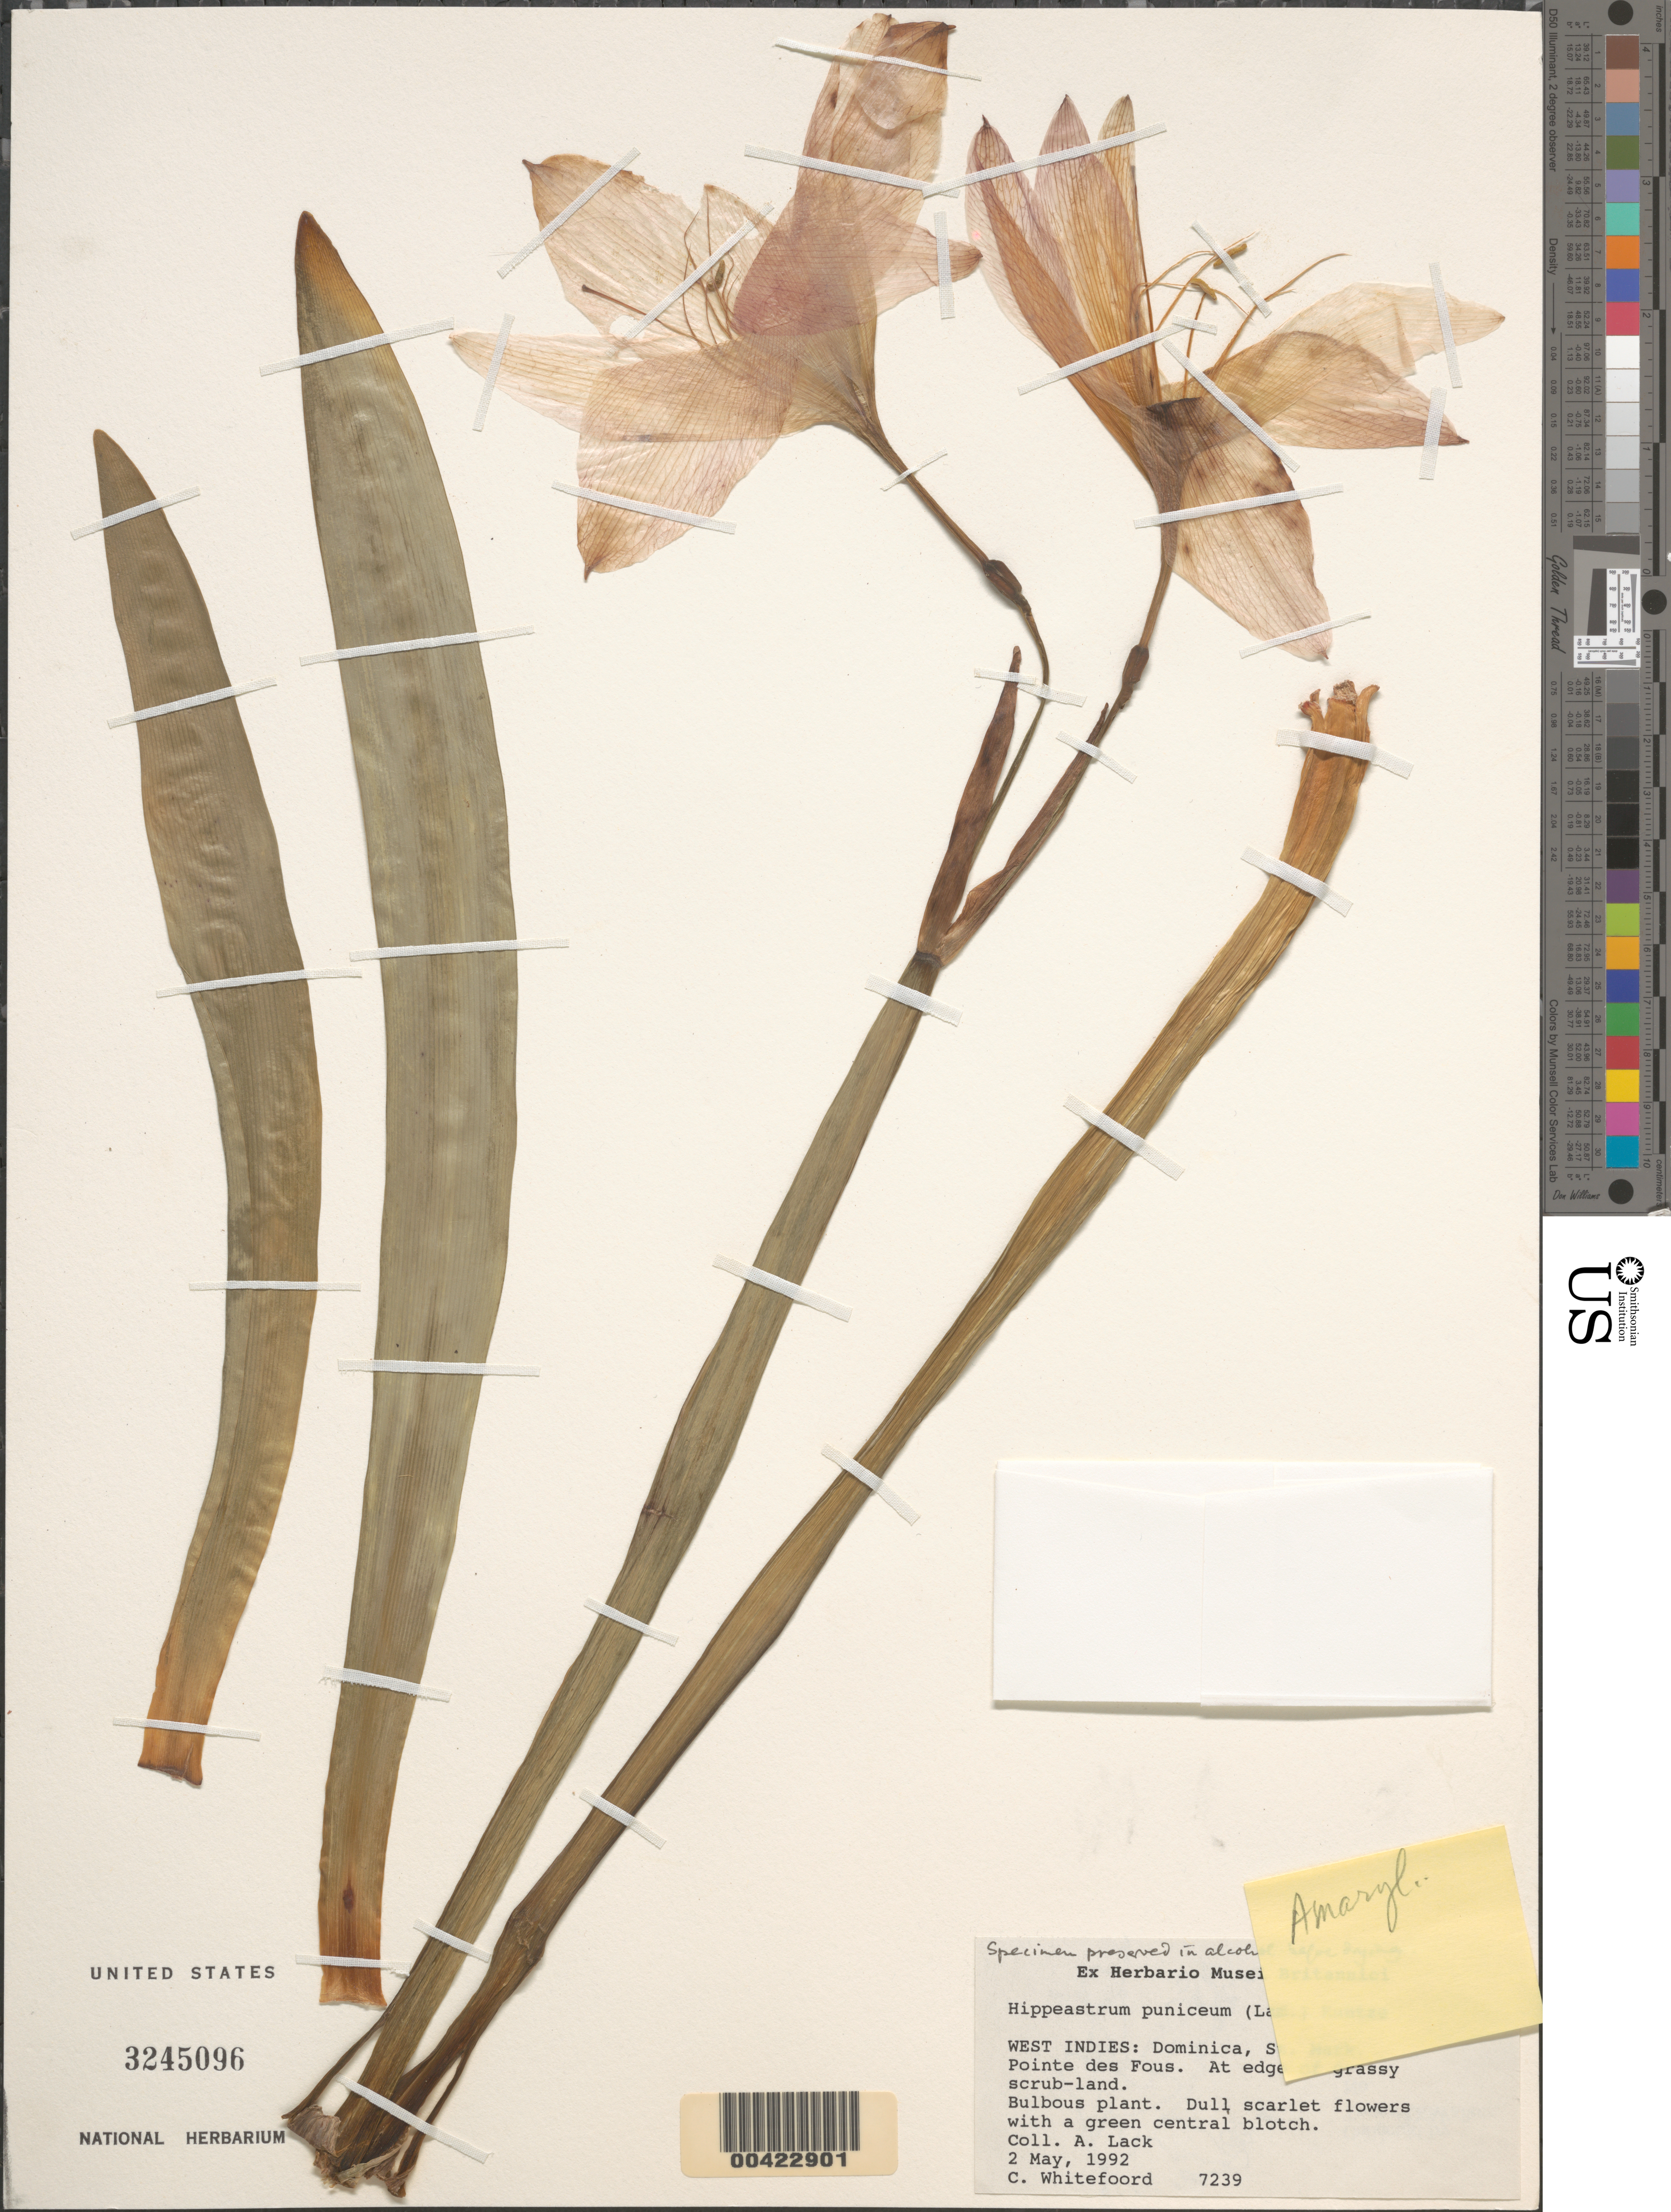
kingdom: Plantae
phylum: Tracheophyta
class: Liliopsida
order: Asparagales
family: Amaryllidaceae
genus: Hippeastrum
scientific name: Hippeastrum puniceum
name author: (Lam.) Voss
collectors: C. Whitefoord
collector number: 7239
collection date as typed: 02 May 1992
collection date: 1992-05-02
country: Dominica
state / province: St. Mark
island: Dominica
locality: Pointe des fous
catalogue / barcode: US 3245096